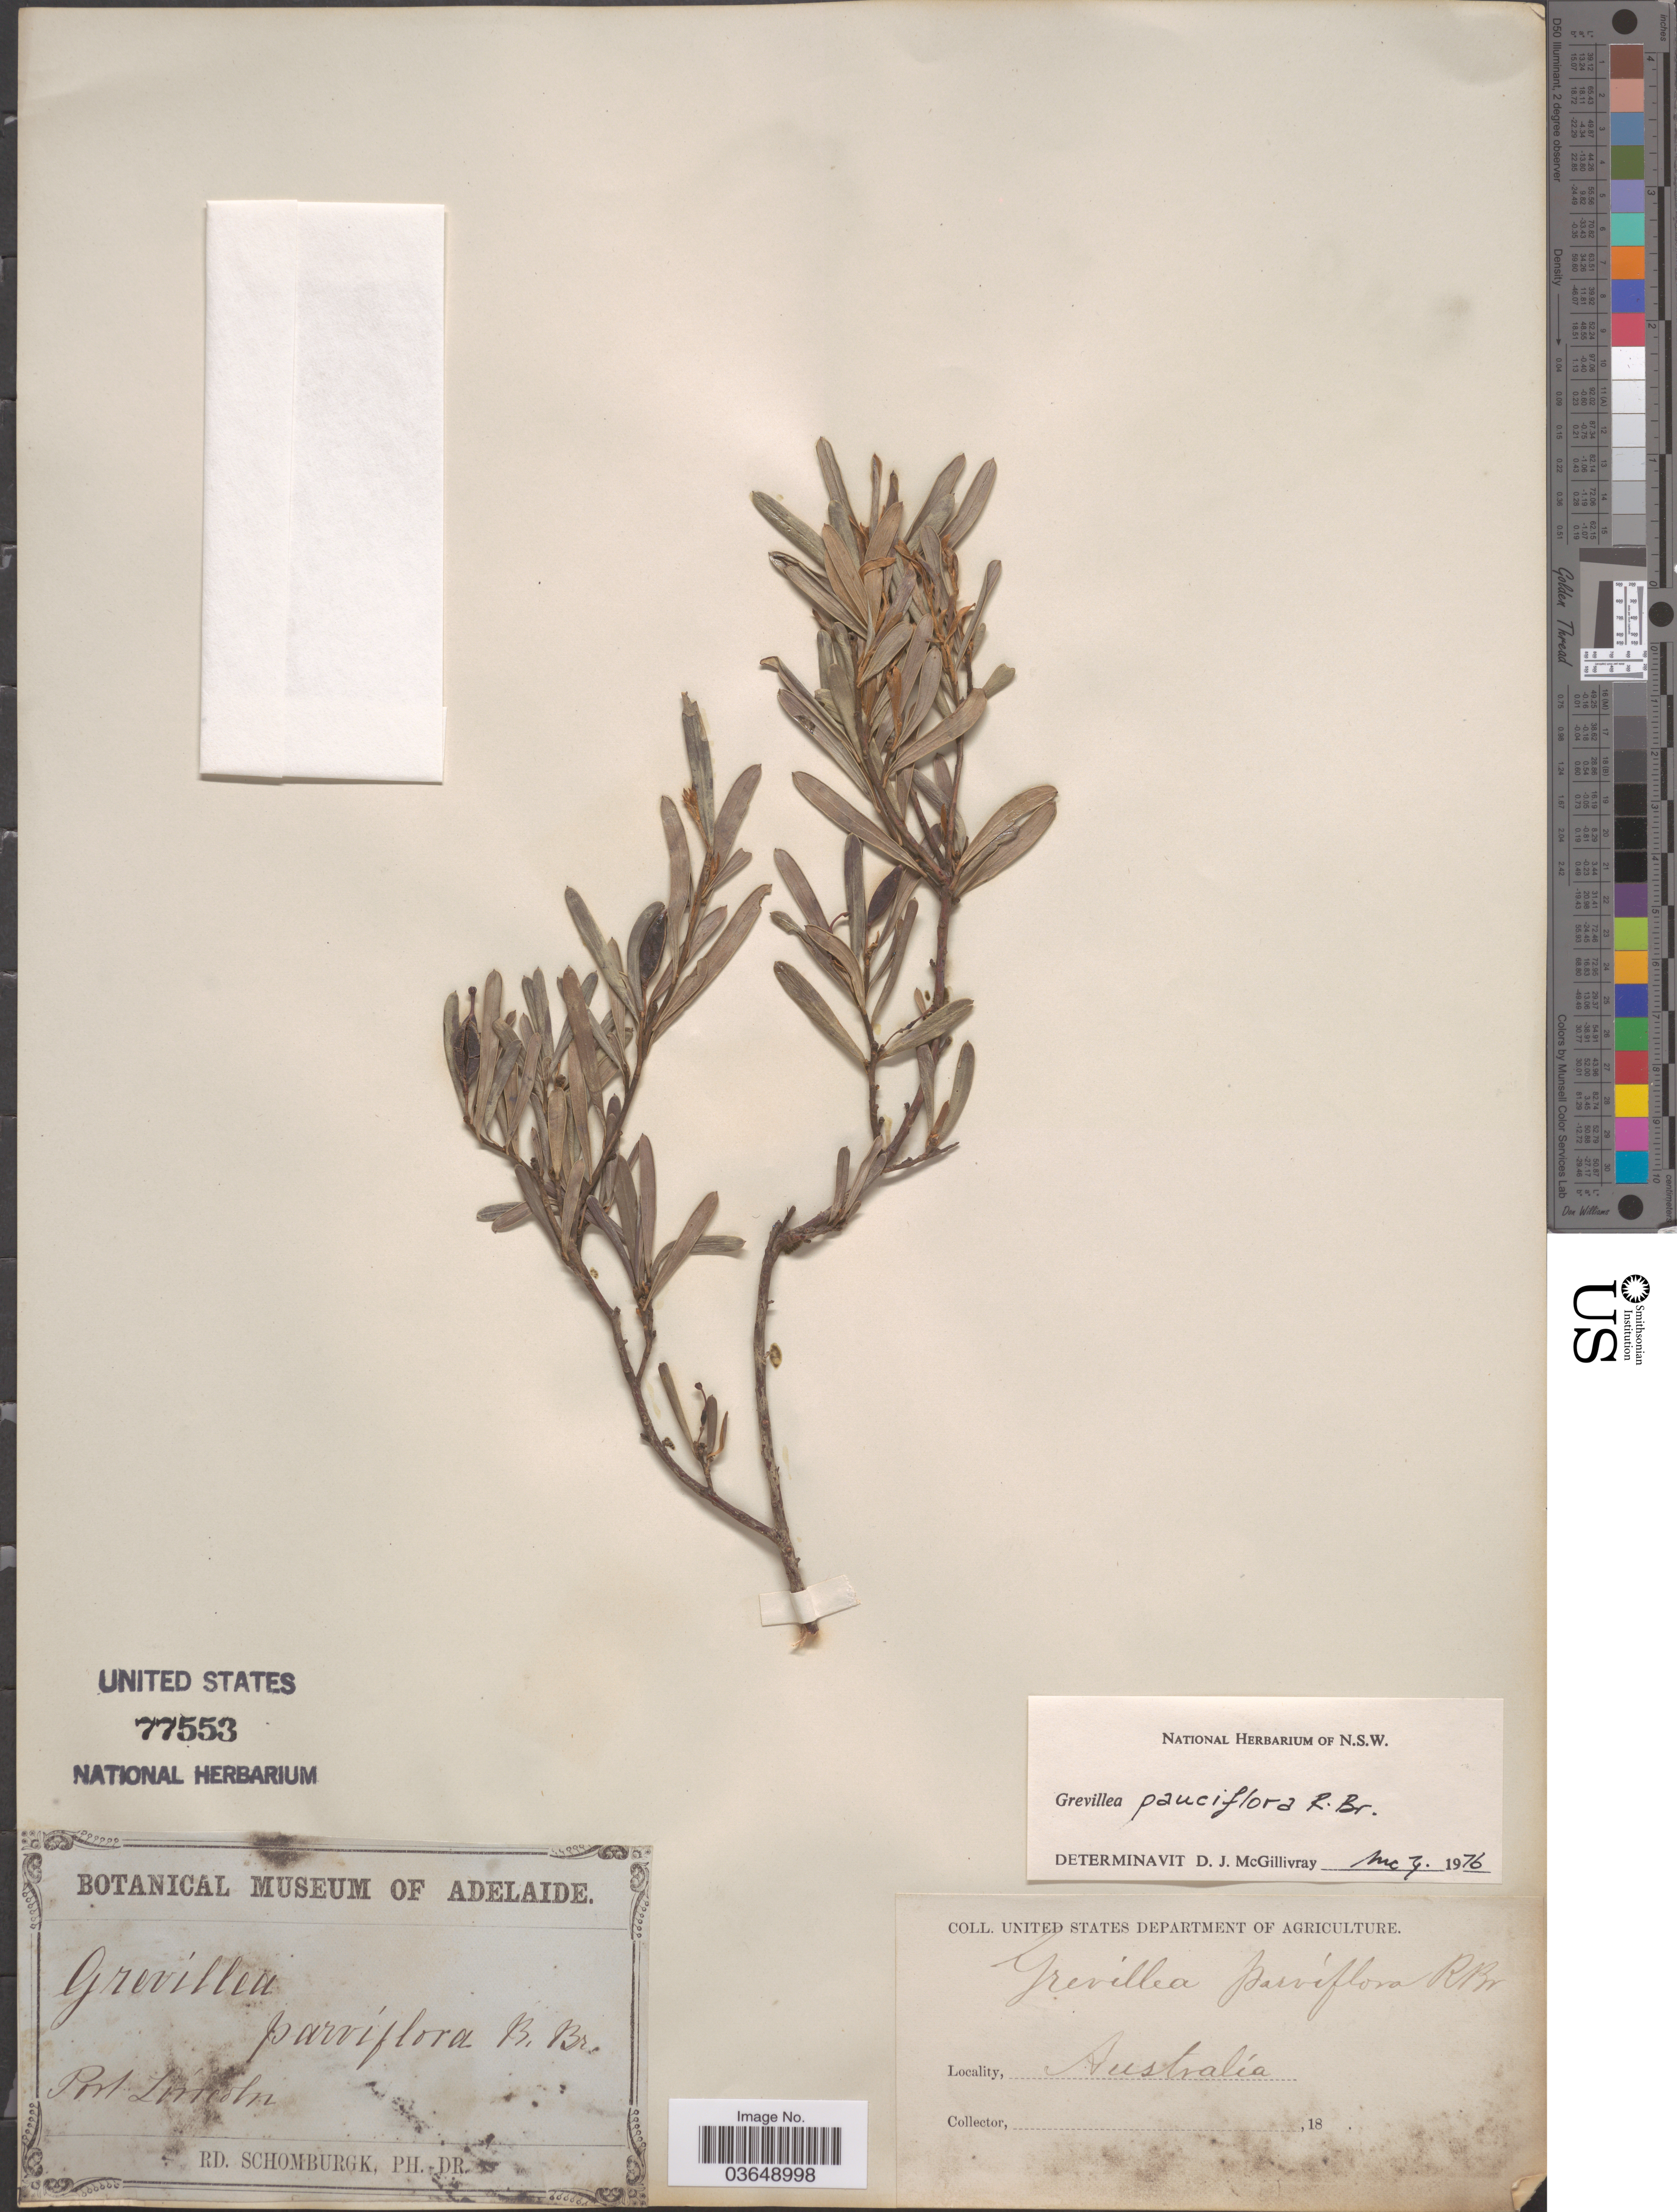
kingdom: Plantae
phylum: Tracheophyta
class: Magnoliopsida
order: Proteales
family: Proteaceae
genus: Grevillea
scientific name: Grevillea pauciflora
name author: R. Br.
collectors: M. R. Schomburgk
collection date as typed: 18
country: Australia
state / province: South Australia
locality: Port Lincoln.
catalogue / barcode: US 77553